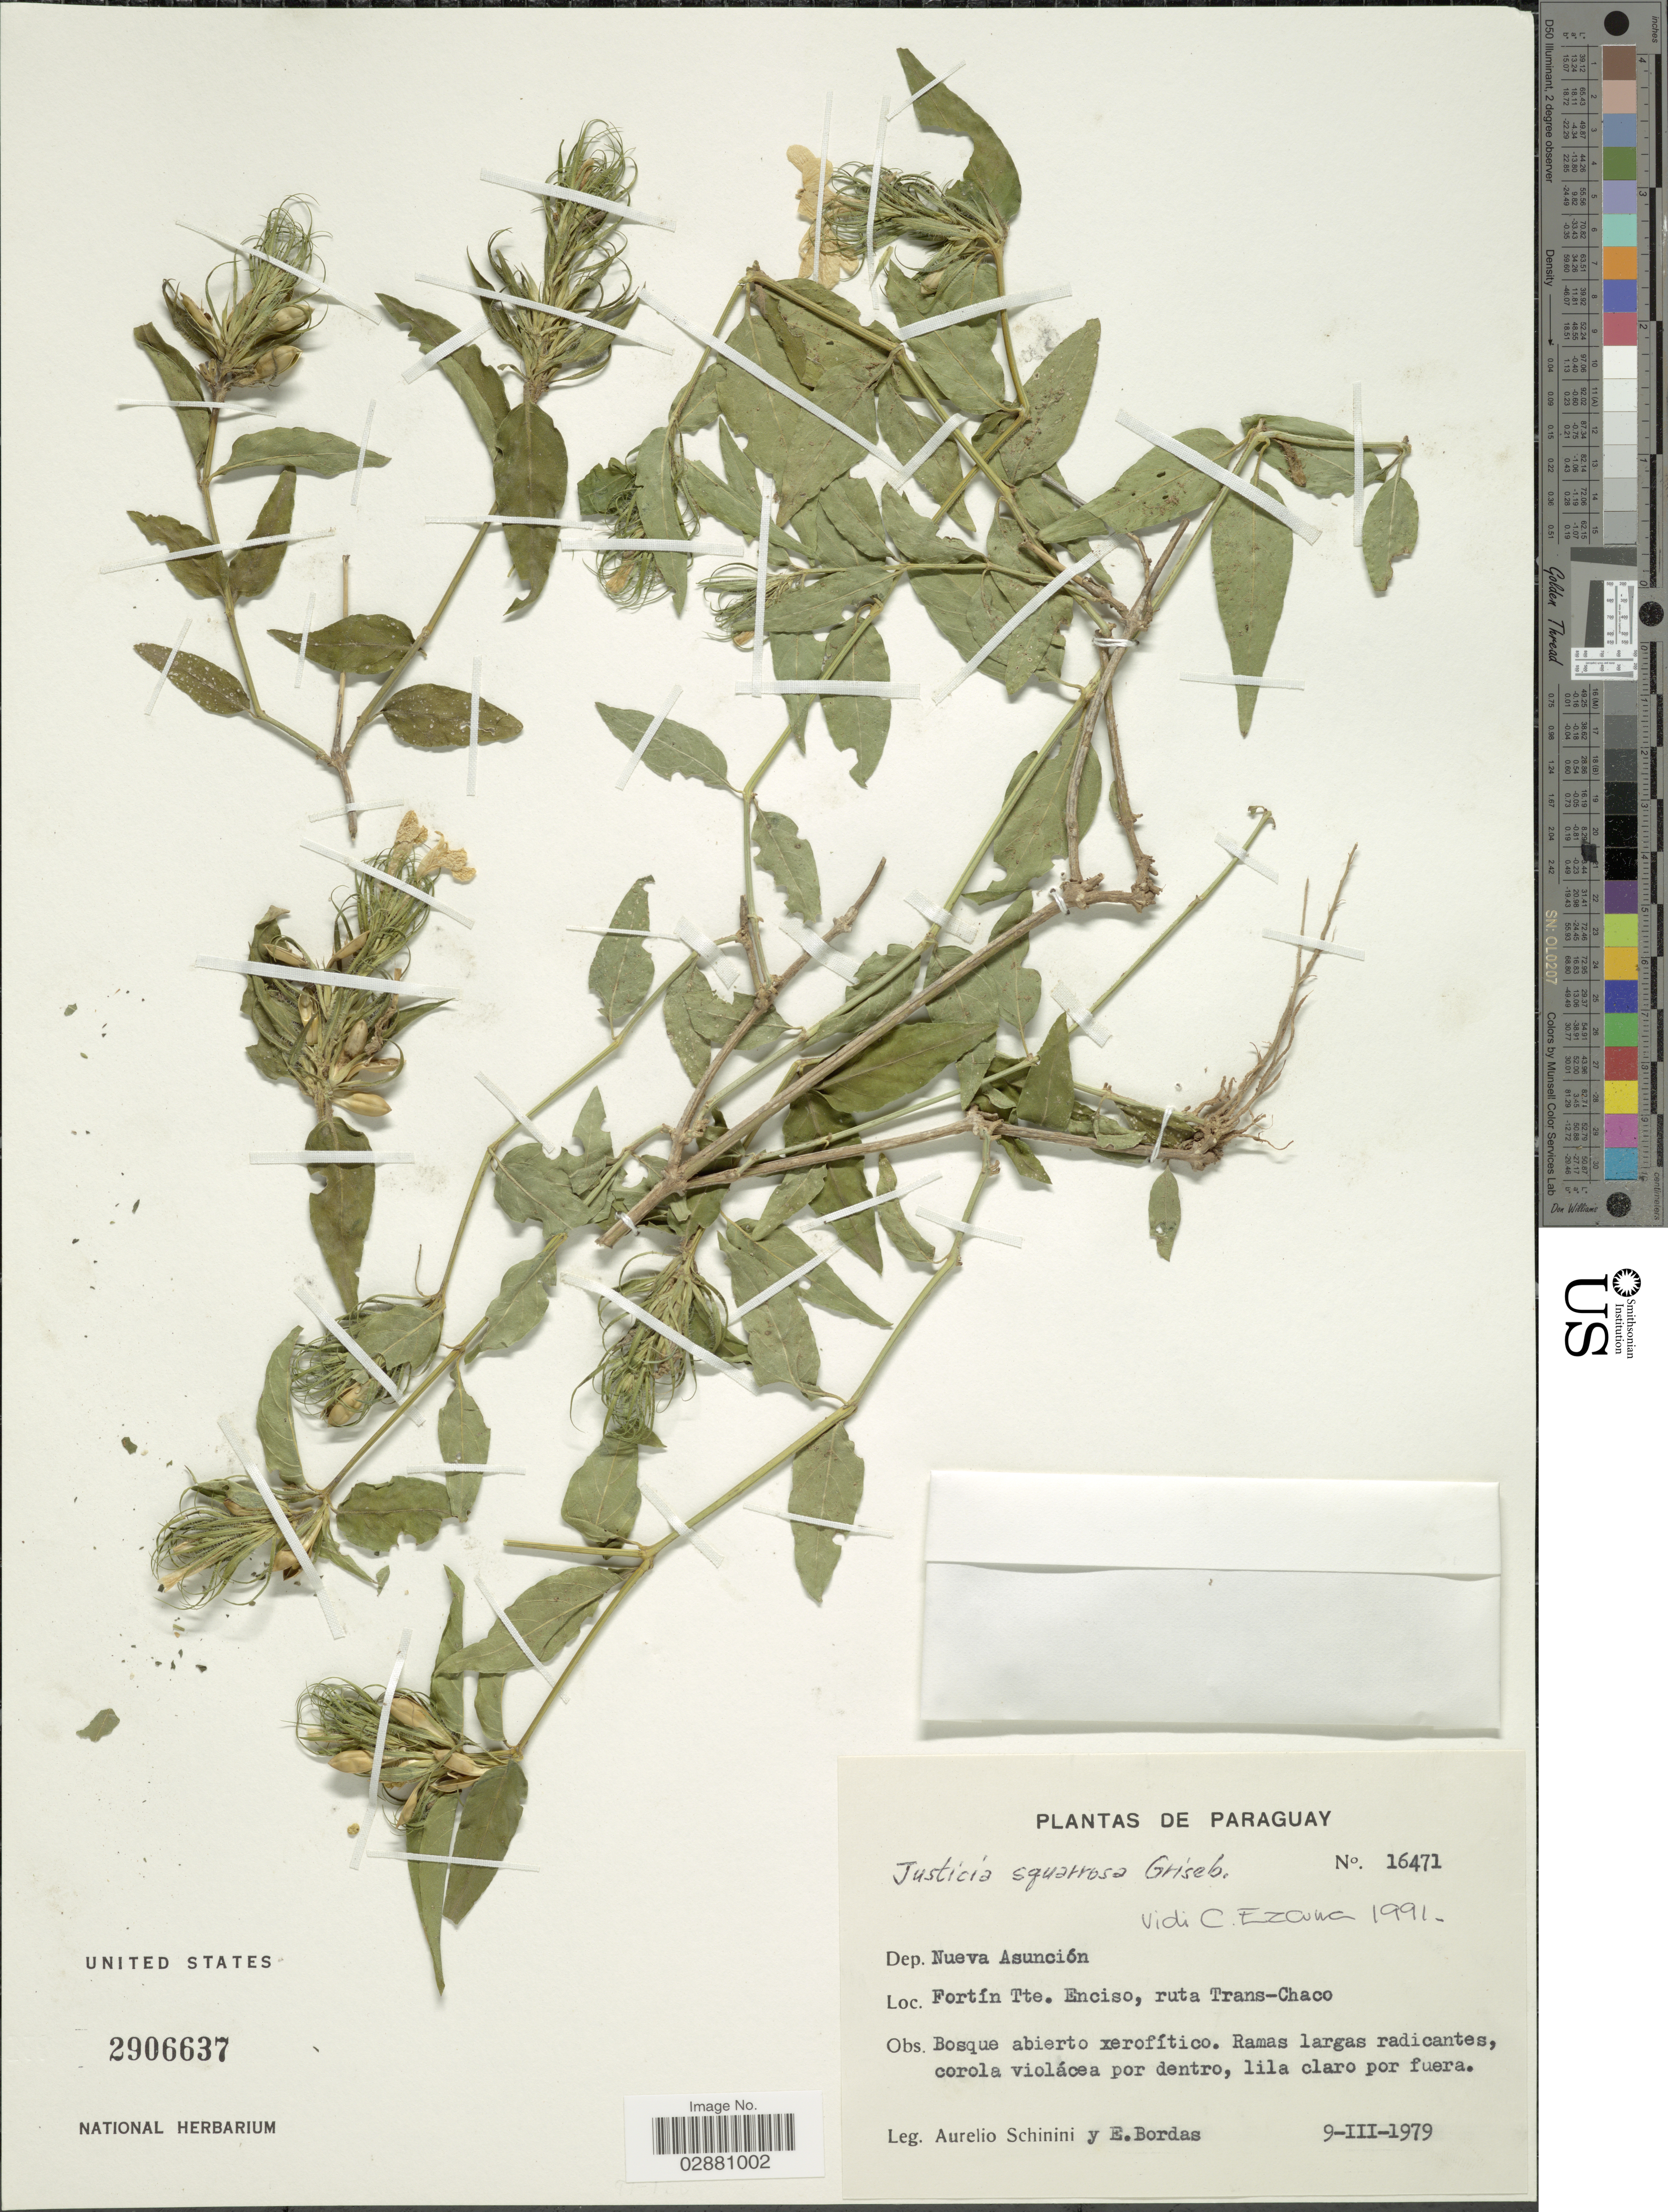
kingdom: Plantae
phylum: Tracheophyta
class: Magnoliopsida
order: Lamiales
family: Acanthaceae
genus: Justicia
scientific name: Justicia squarrosa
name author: Griseb.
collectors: A. Schinini & E. Bordas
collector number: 16471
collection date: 1979-03-09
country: Paraguay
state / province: Asuncion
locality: Dep. Nueva Asunción. Fortín Tte. Enciso, ruta Trans-Chaco.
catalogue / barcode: US 2906637